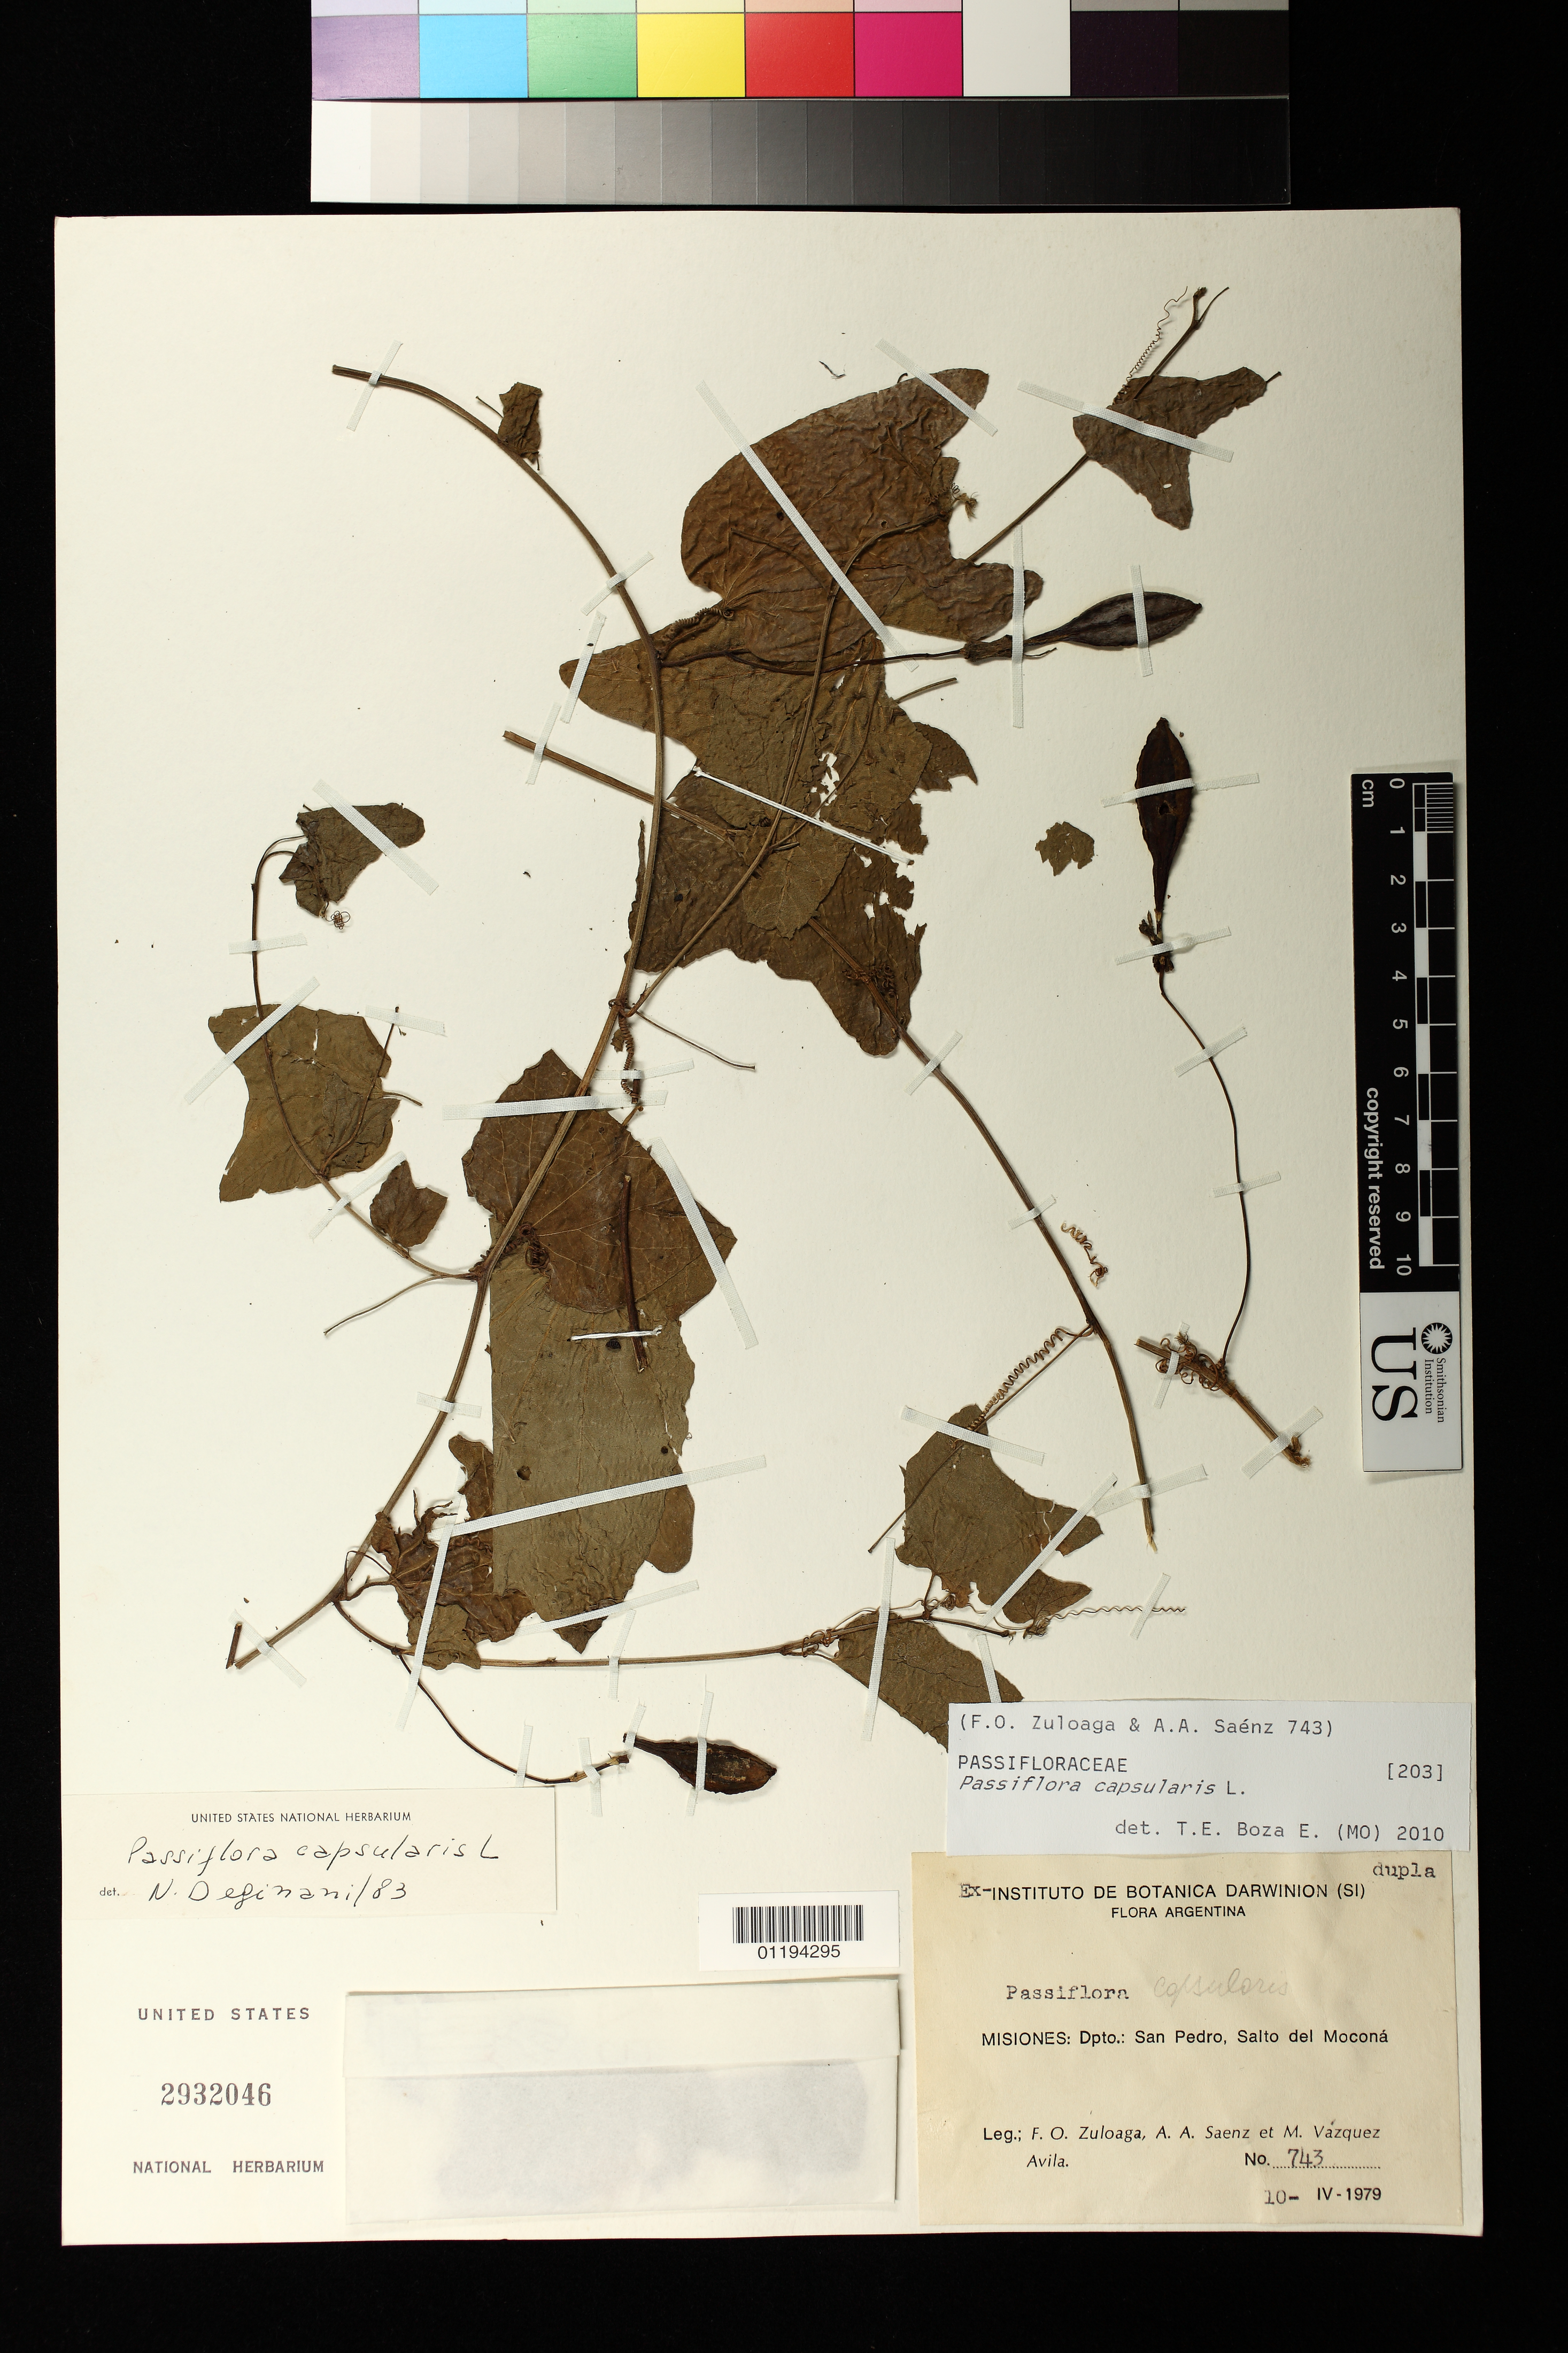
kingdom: Plantae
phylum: Tracheophyta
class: Magnoliopsida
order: Malpighiales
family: Passifloraceae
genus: Passiflora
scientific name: Passiflora capsularis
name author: L.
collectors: F. O. Zuloaga, A. A. Saenz & M. D. Vázquez A.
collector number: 743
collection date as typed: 04 Oct 1979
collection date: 1979-10-04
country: Argentina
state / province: Misiones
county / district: San Pedro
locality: Salto del Mocona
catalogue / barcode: US 2932046